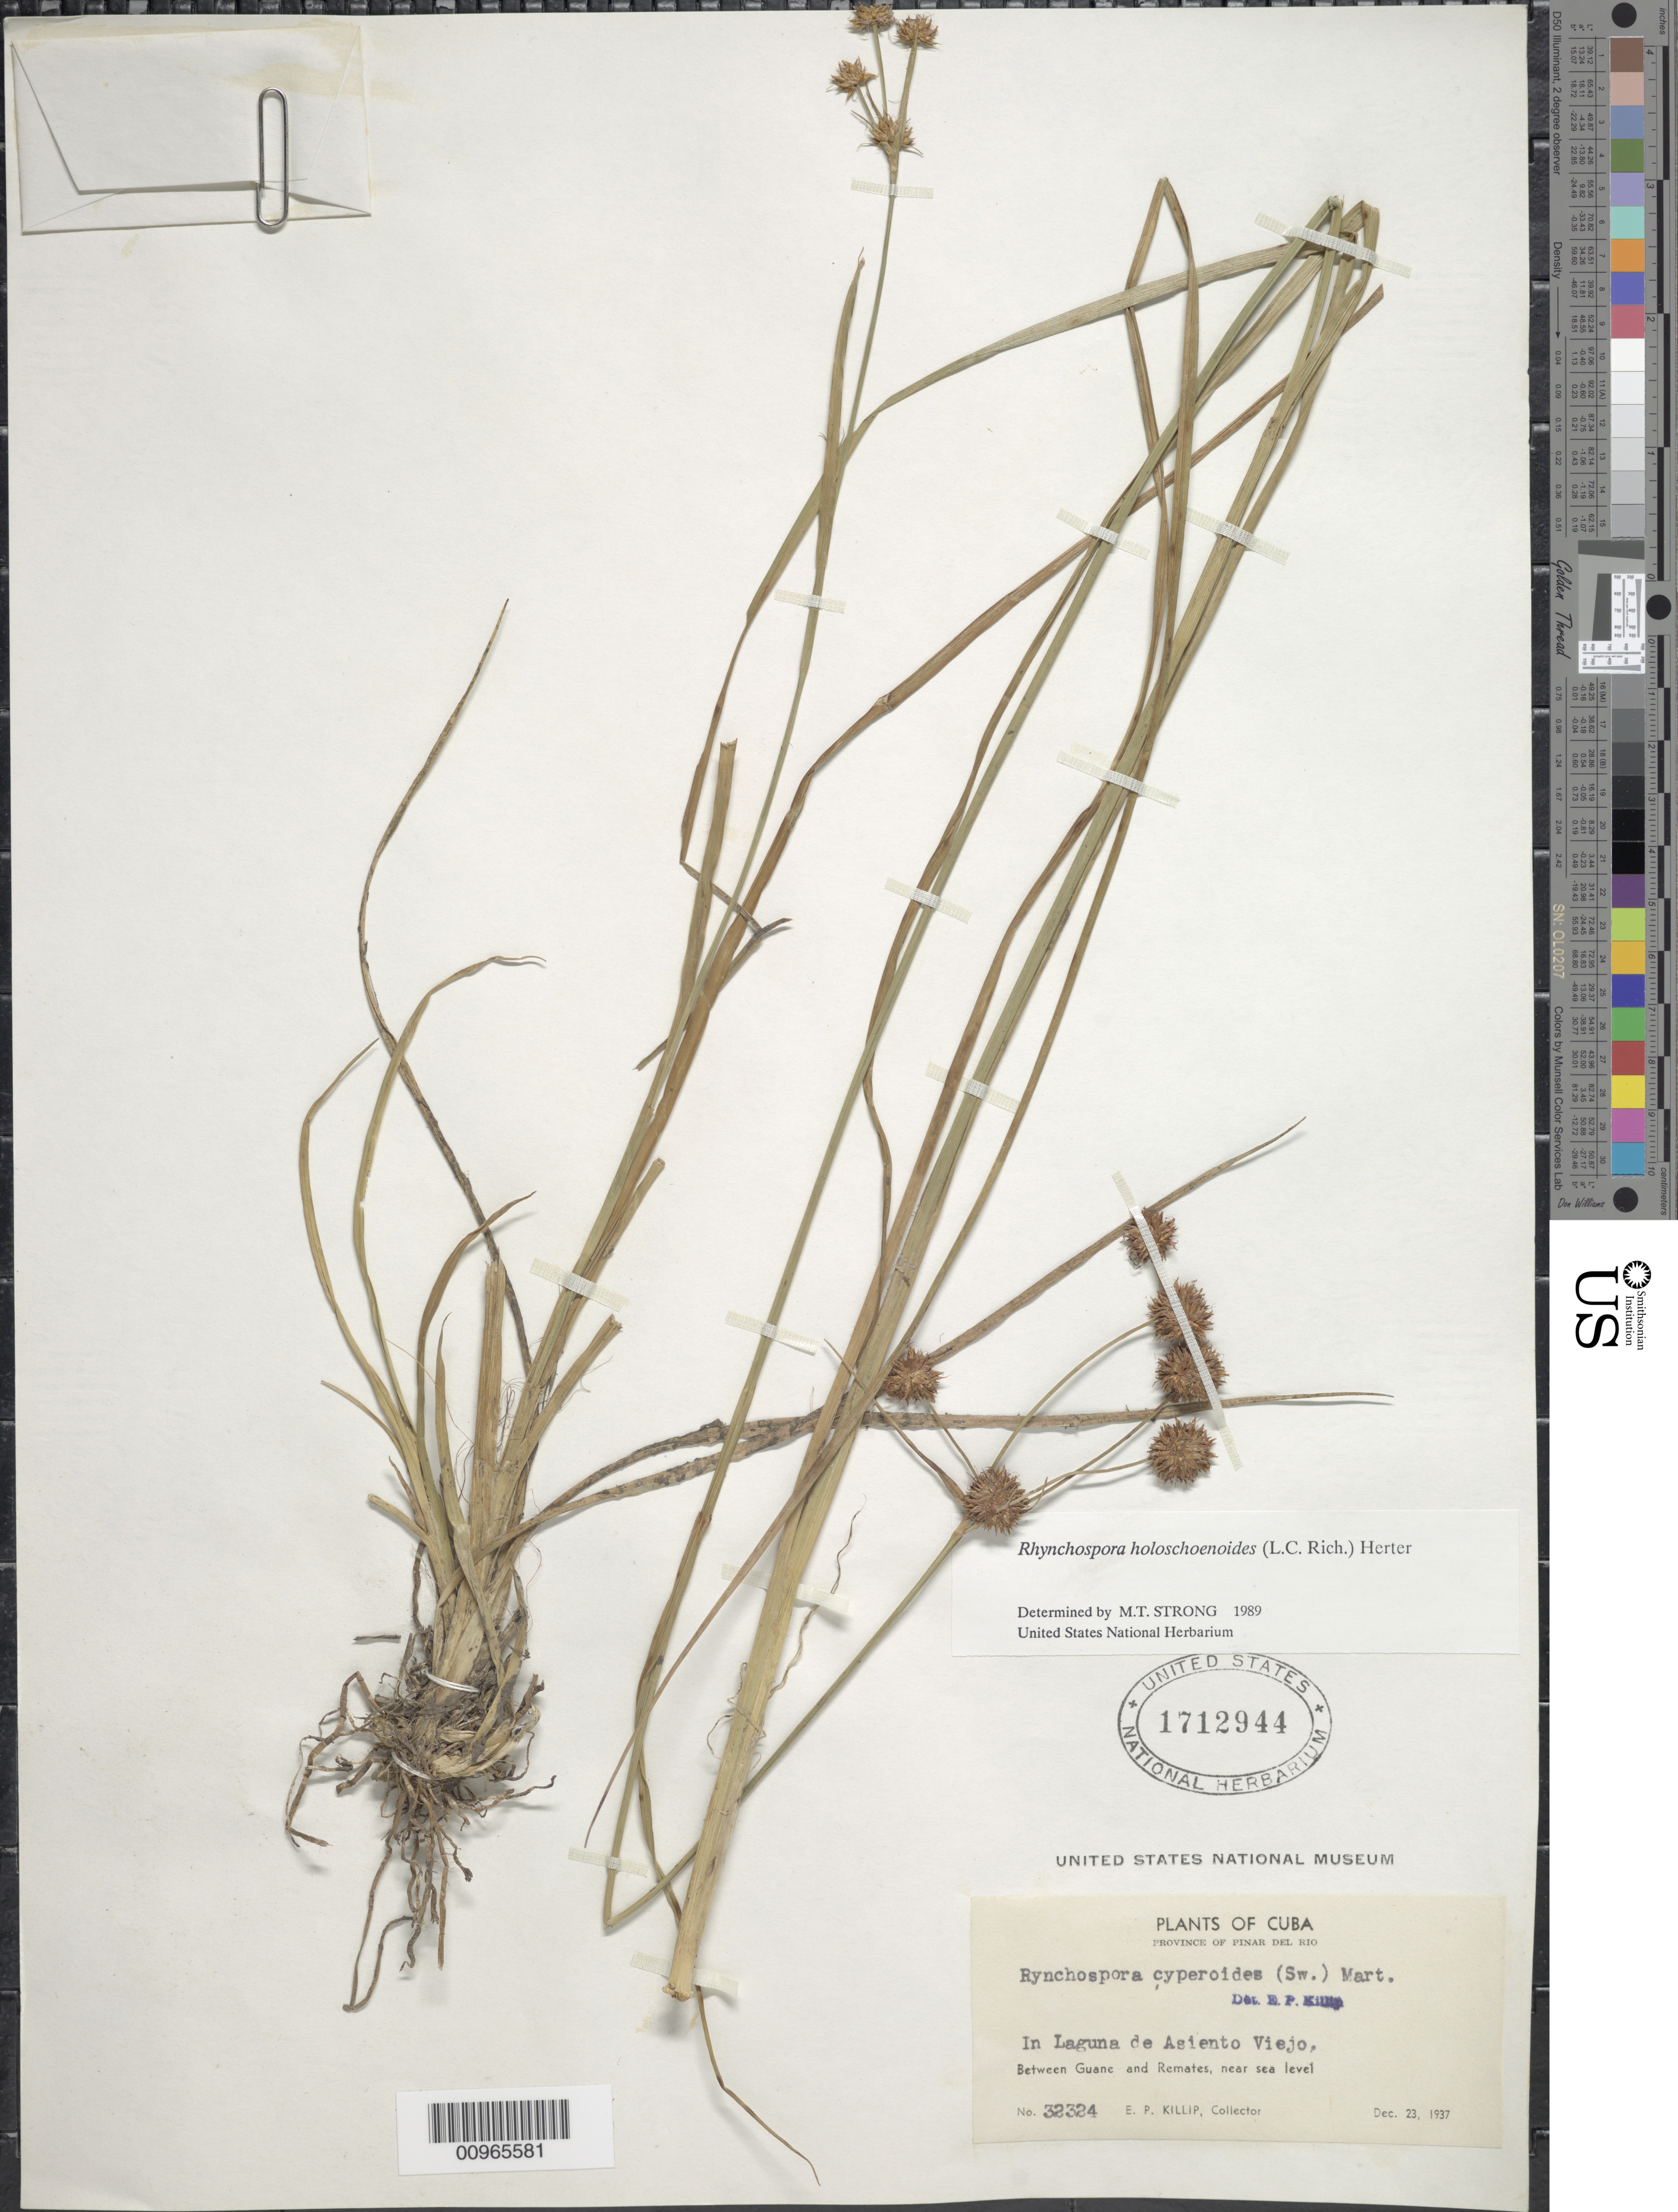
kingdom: Plantae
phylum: Tracheophyta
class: Liliopsida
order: Poales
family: Cyperaceae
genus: Rhynchospora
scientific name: Rhynchospora holoschoenoides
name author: (Rich.) Herter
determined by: Strong, M. T., (US), Smithsonian Institution - National Museum of Natural History (UNITED STATES)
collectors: E. P. Killip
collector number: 32324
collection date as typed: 23 Dec 1937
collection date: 1937-12-23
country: Cuba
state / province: Pinar del Rio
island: Cuba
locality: In Laguna de Asiento Viejo, between Guane and Remates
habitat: In laguna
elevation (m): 0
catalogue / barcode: US 1712944